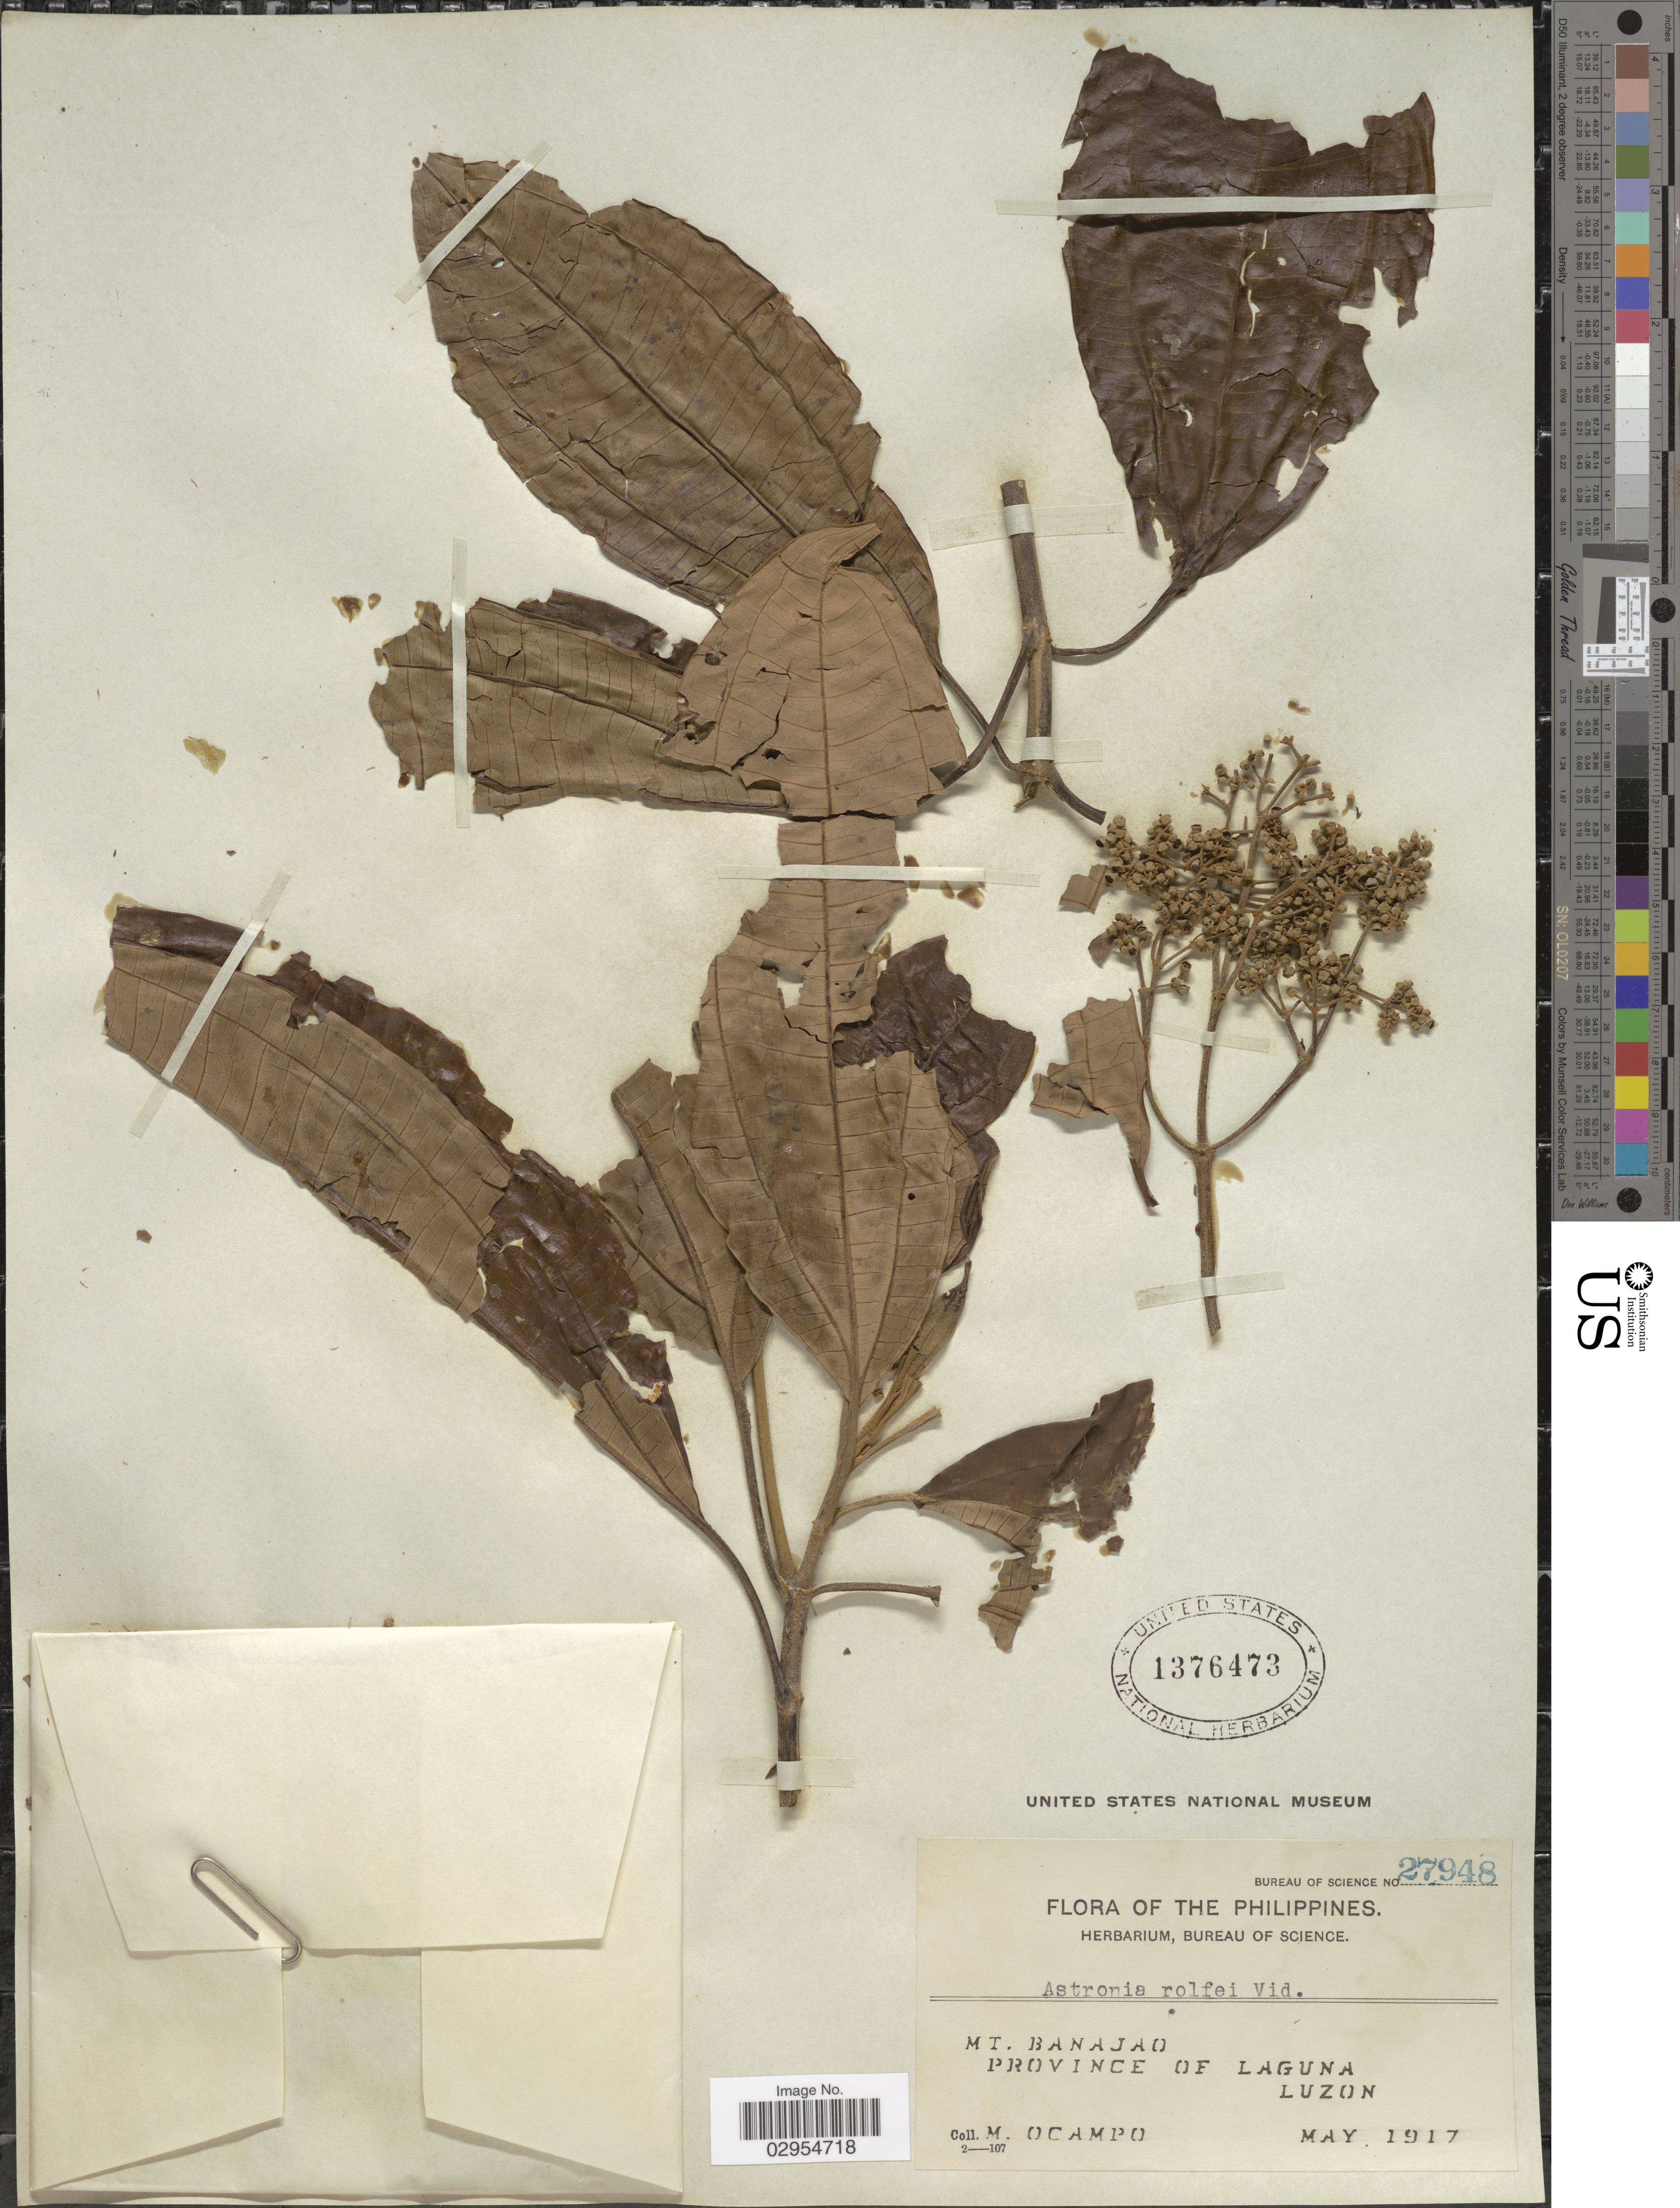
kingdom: Plantae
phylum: Tracheophyta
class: Magnoliopsida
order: Myrtales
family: Melastomataceae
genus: Astronia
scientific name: Astronia rolfei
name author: S. Vidal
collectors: M. Ocampo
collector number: Bureau of Science 27948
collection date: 1917-05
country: Philippines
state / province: Calabarzon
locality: Mt. Banajao, Province of Laguna, Luzon.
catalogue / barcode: US 1376473